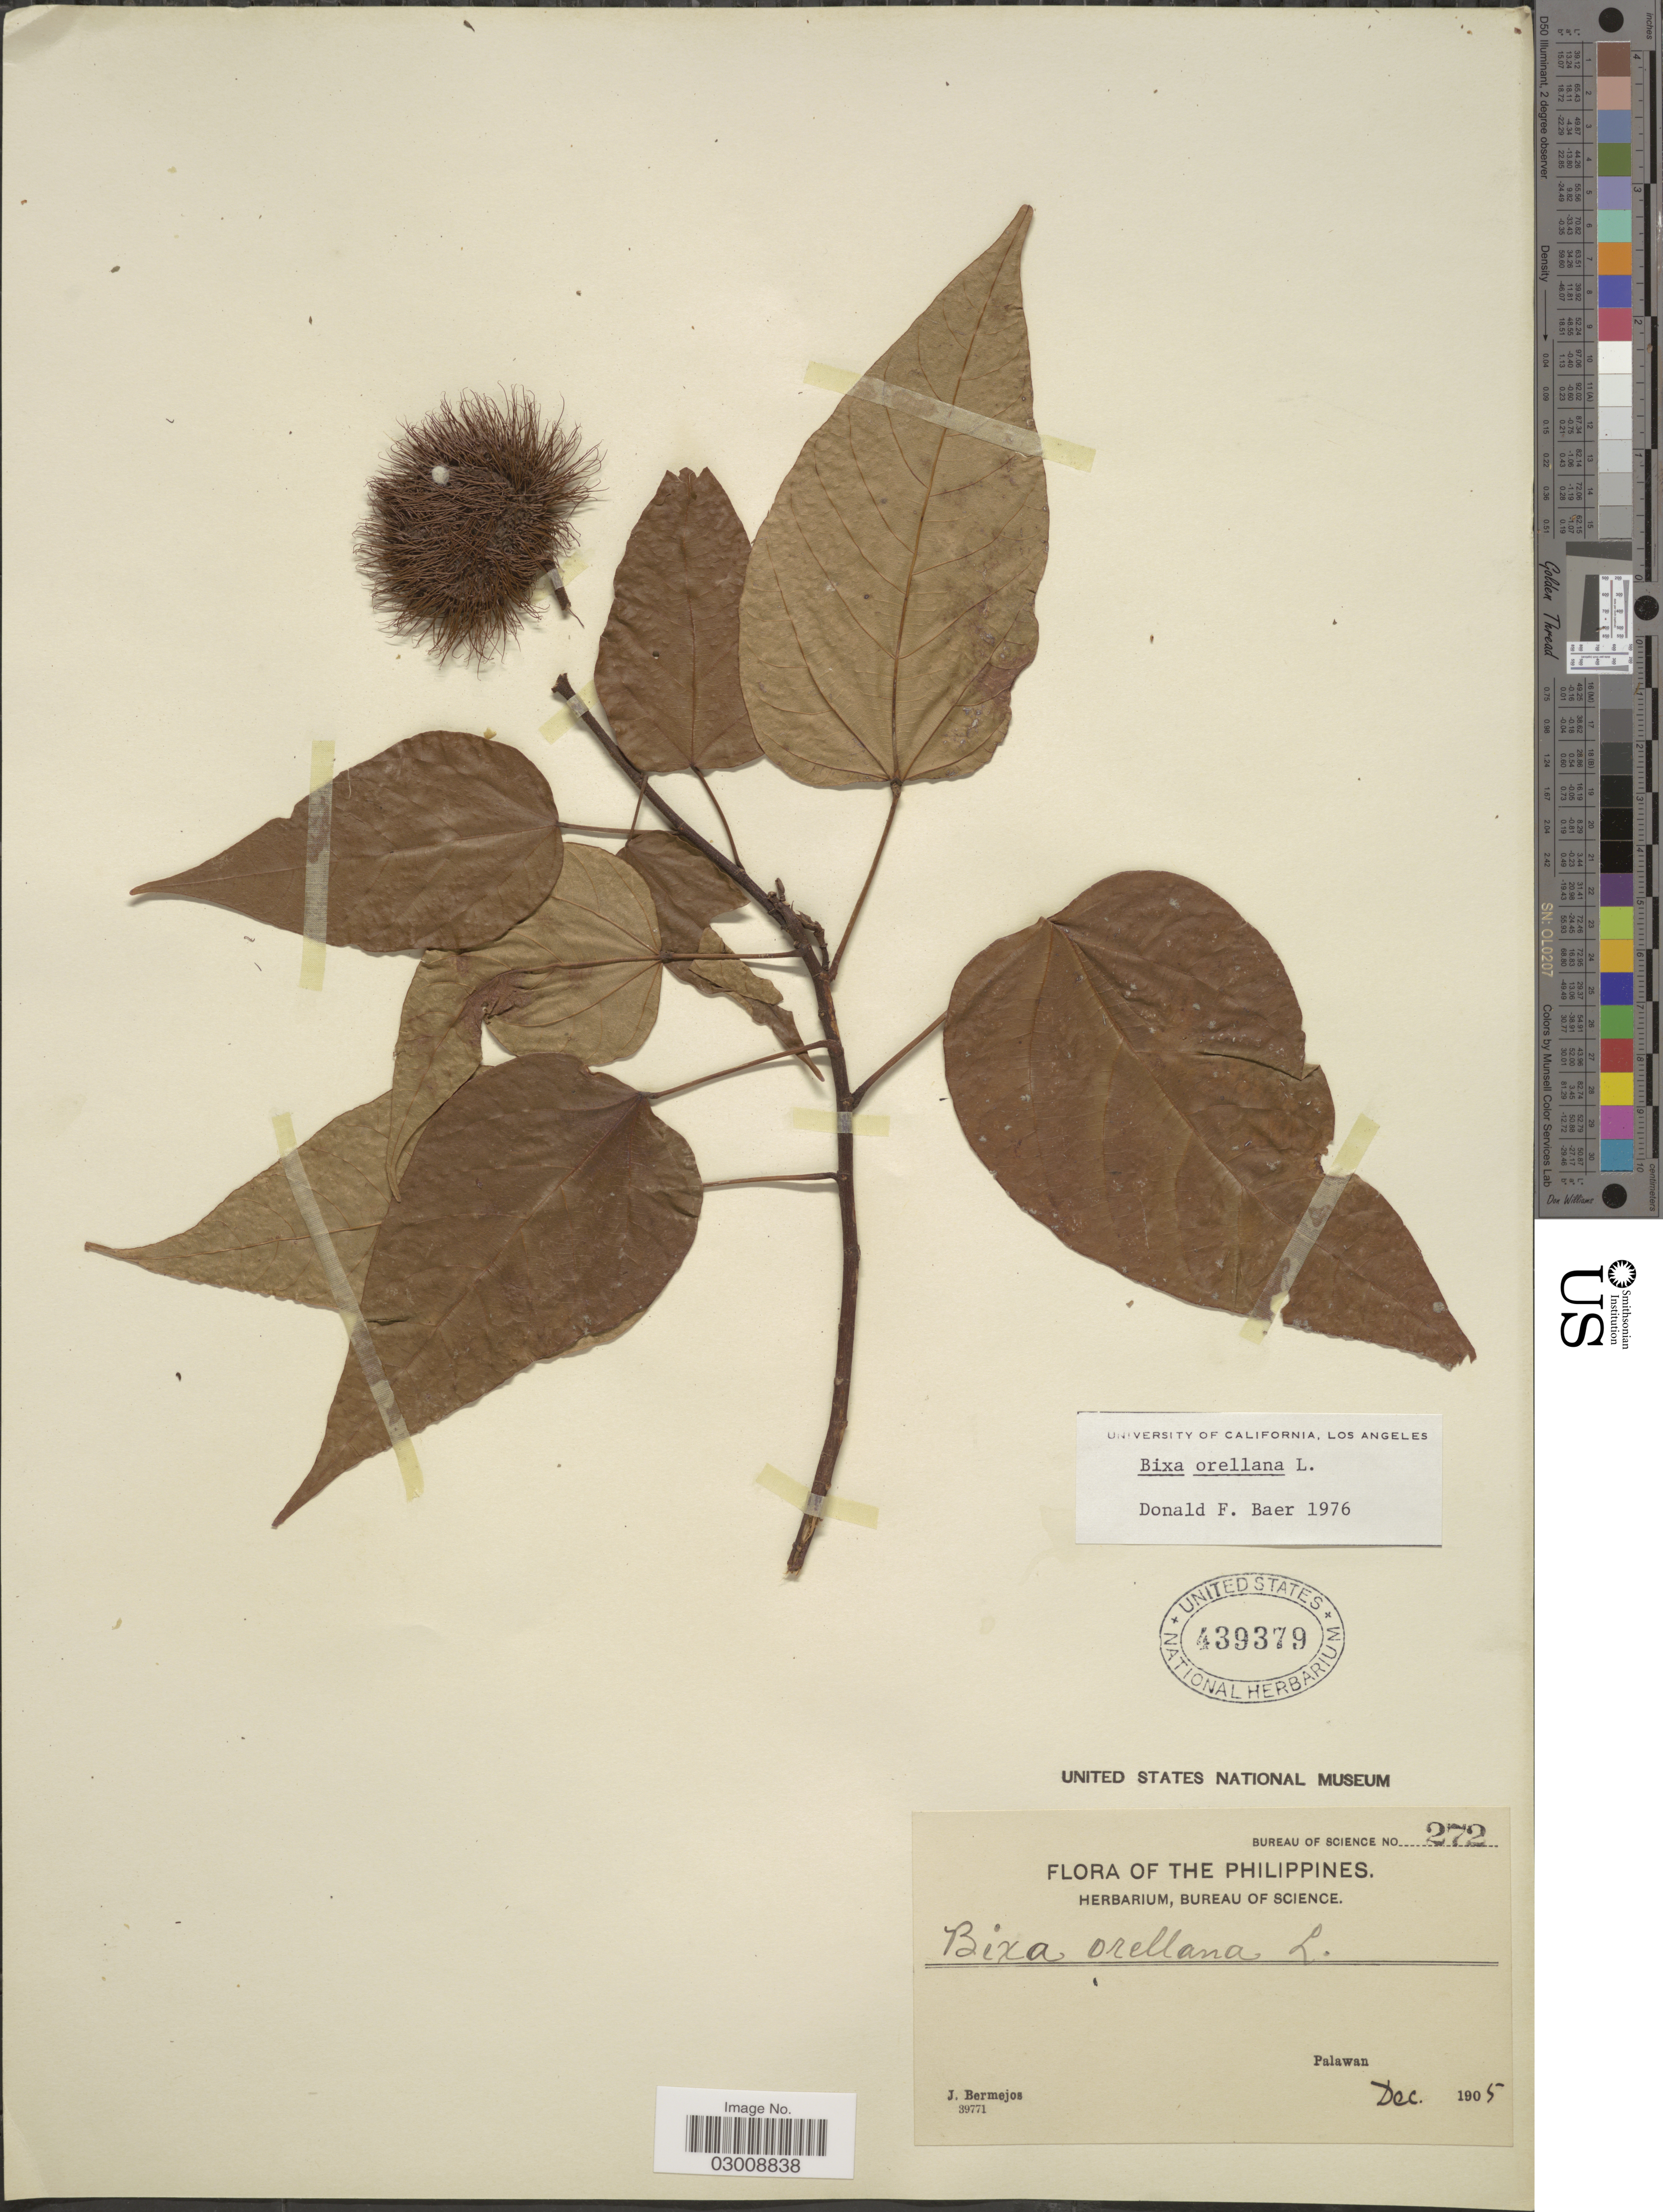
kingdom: Plantae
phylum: Tracheophyta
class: Magnoliopsida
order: Malvales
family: Bixaceae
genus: Bixa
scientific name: Bixa orellana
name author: L.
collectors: J. Bermejos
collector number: Bureau of Science 272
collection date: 1905-12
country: Philippines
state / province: Mimaropa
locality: The Philippines. Palawan.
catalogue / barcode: US 439379